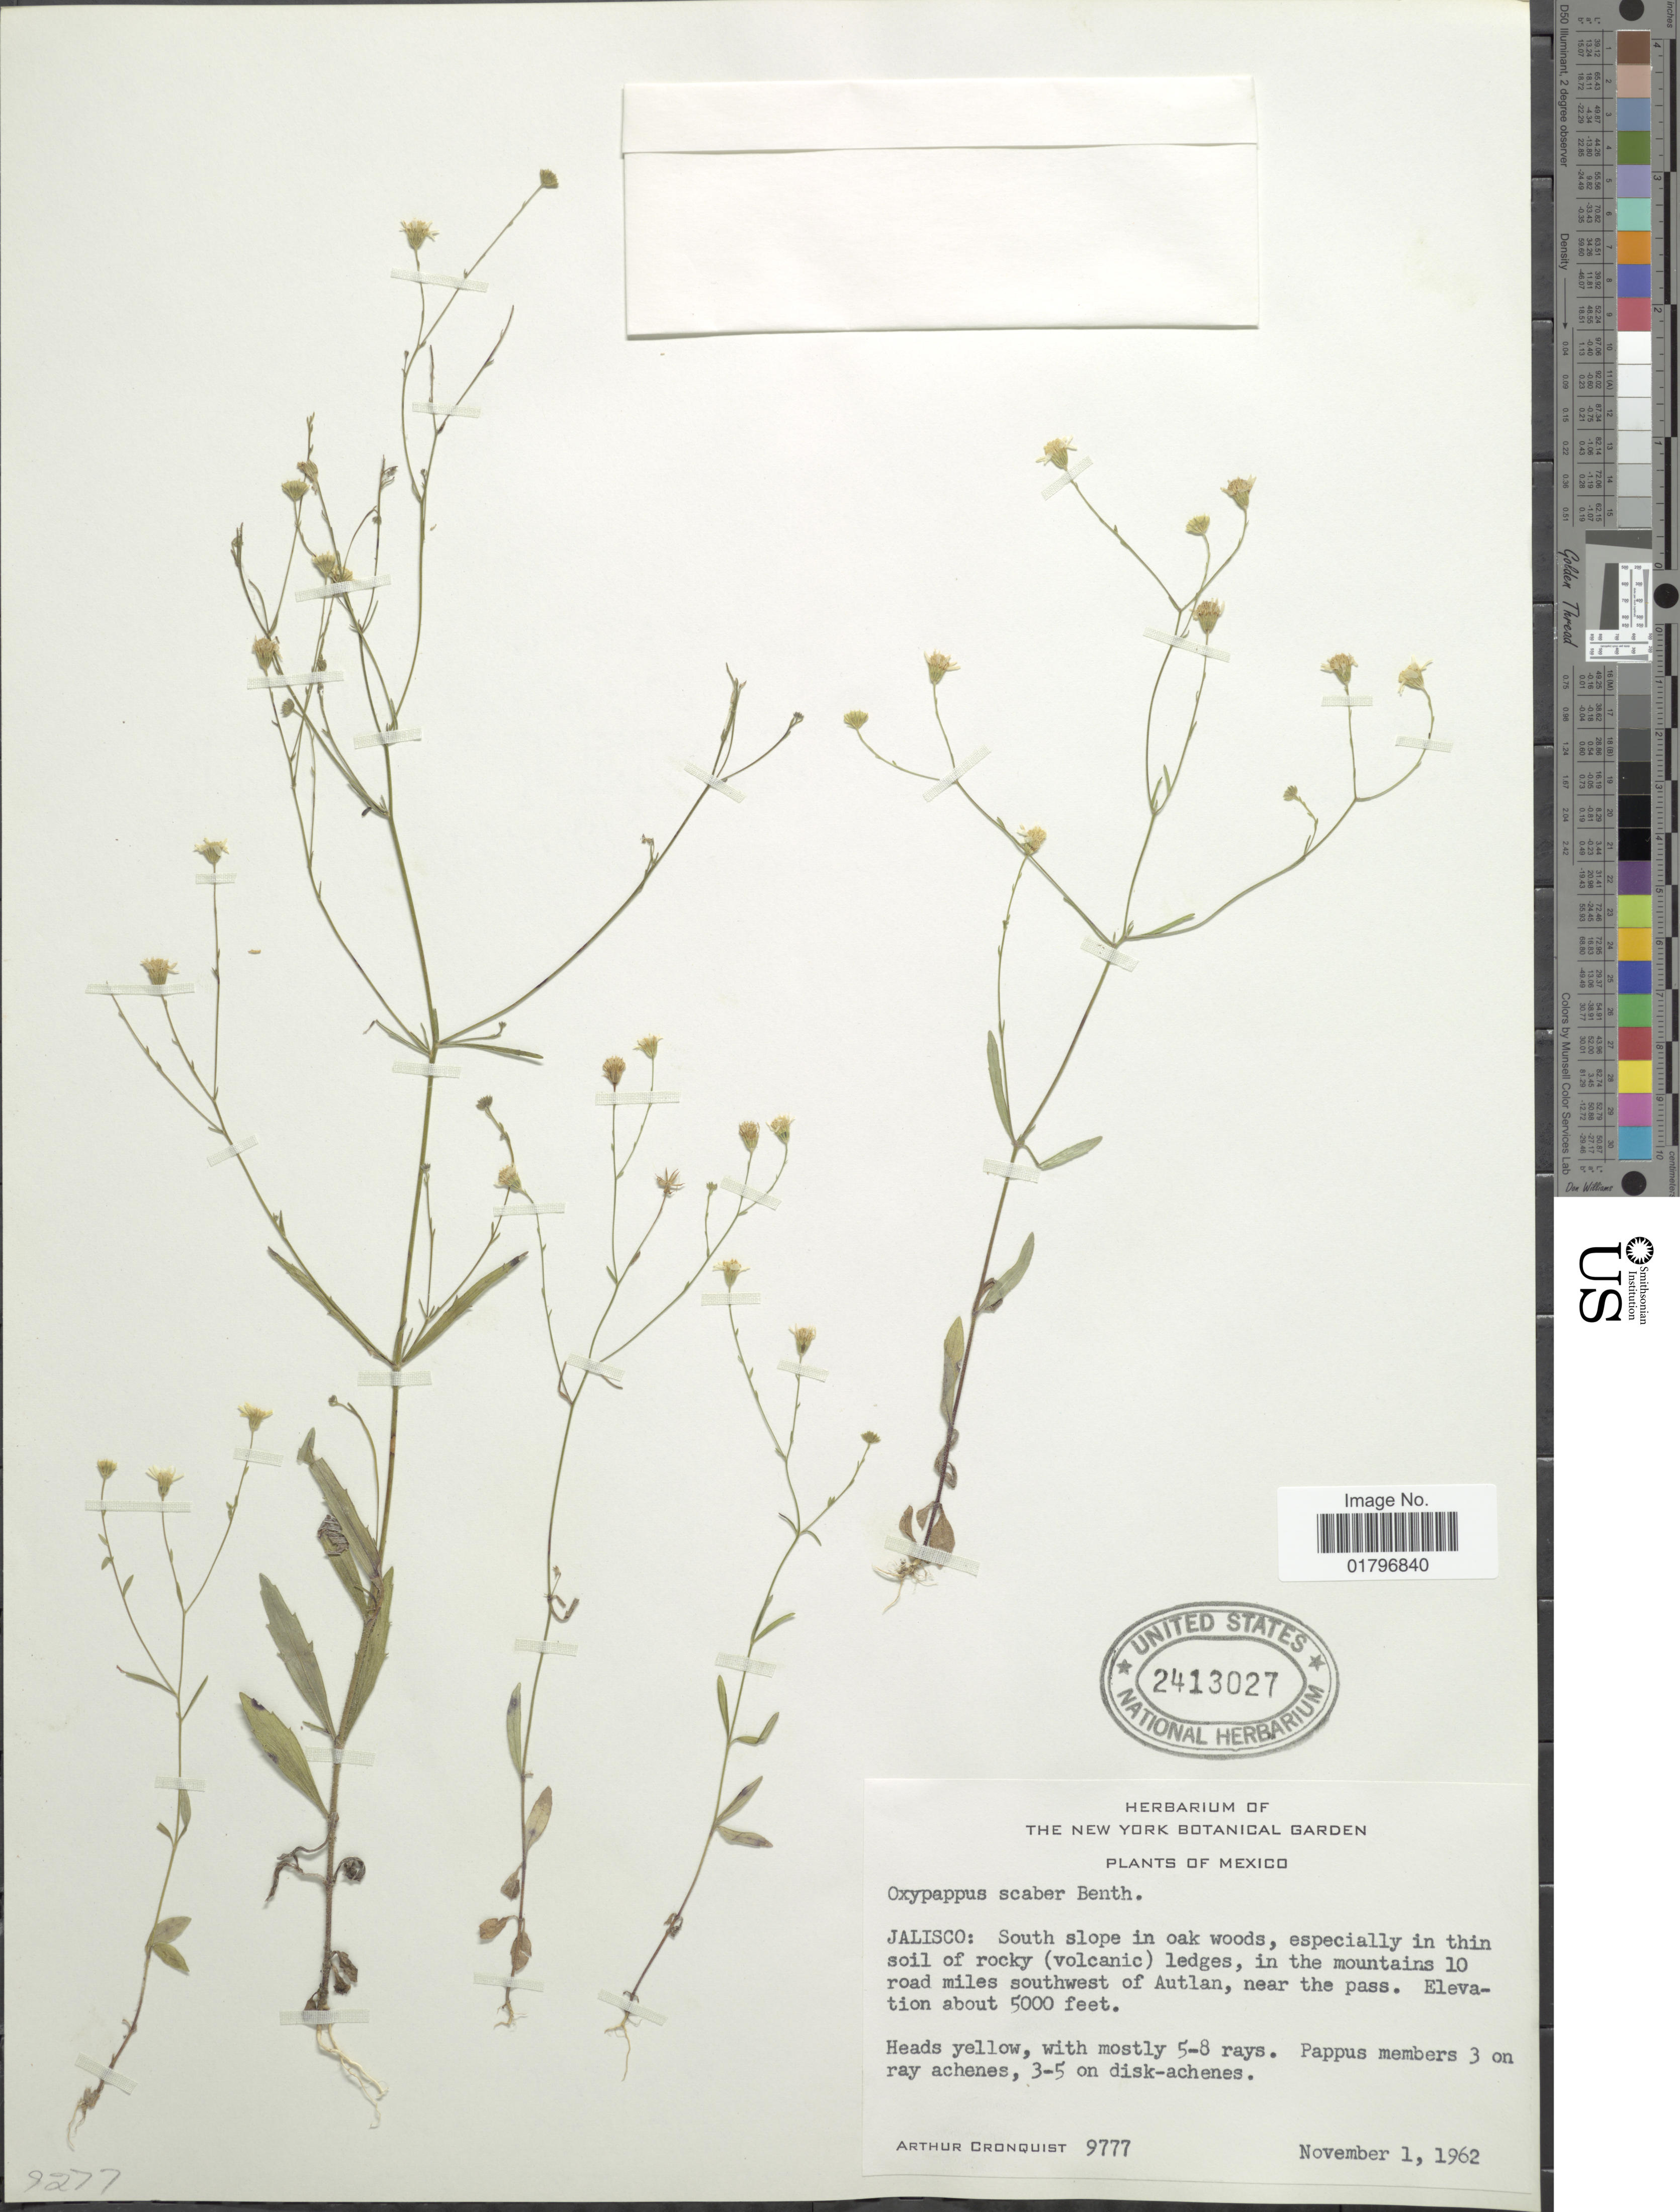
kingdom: Plantae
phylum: Tracheophyta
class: Magnoliopsida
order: Asterales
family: Asteraceae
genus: Oxypappus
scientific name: Oxypappus scaber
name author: Benth.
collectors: A. J. Cronquist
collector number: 9777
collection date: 1962-11-01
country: Mexico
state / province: Jalisco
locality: Jalisco: South slope in oak woods, especially in thin soil of rocky (volcanic) ledges, in the mountains 10 road miles southwest of Autlan, near the pass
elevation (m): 1524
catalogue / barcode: US 2413027